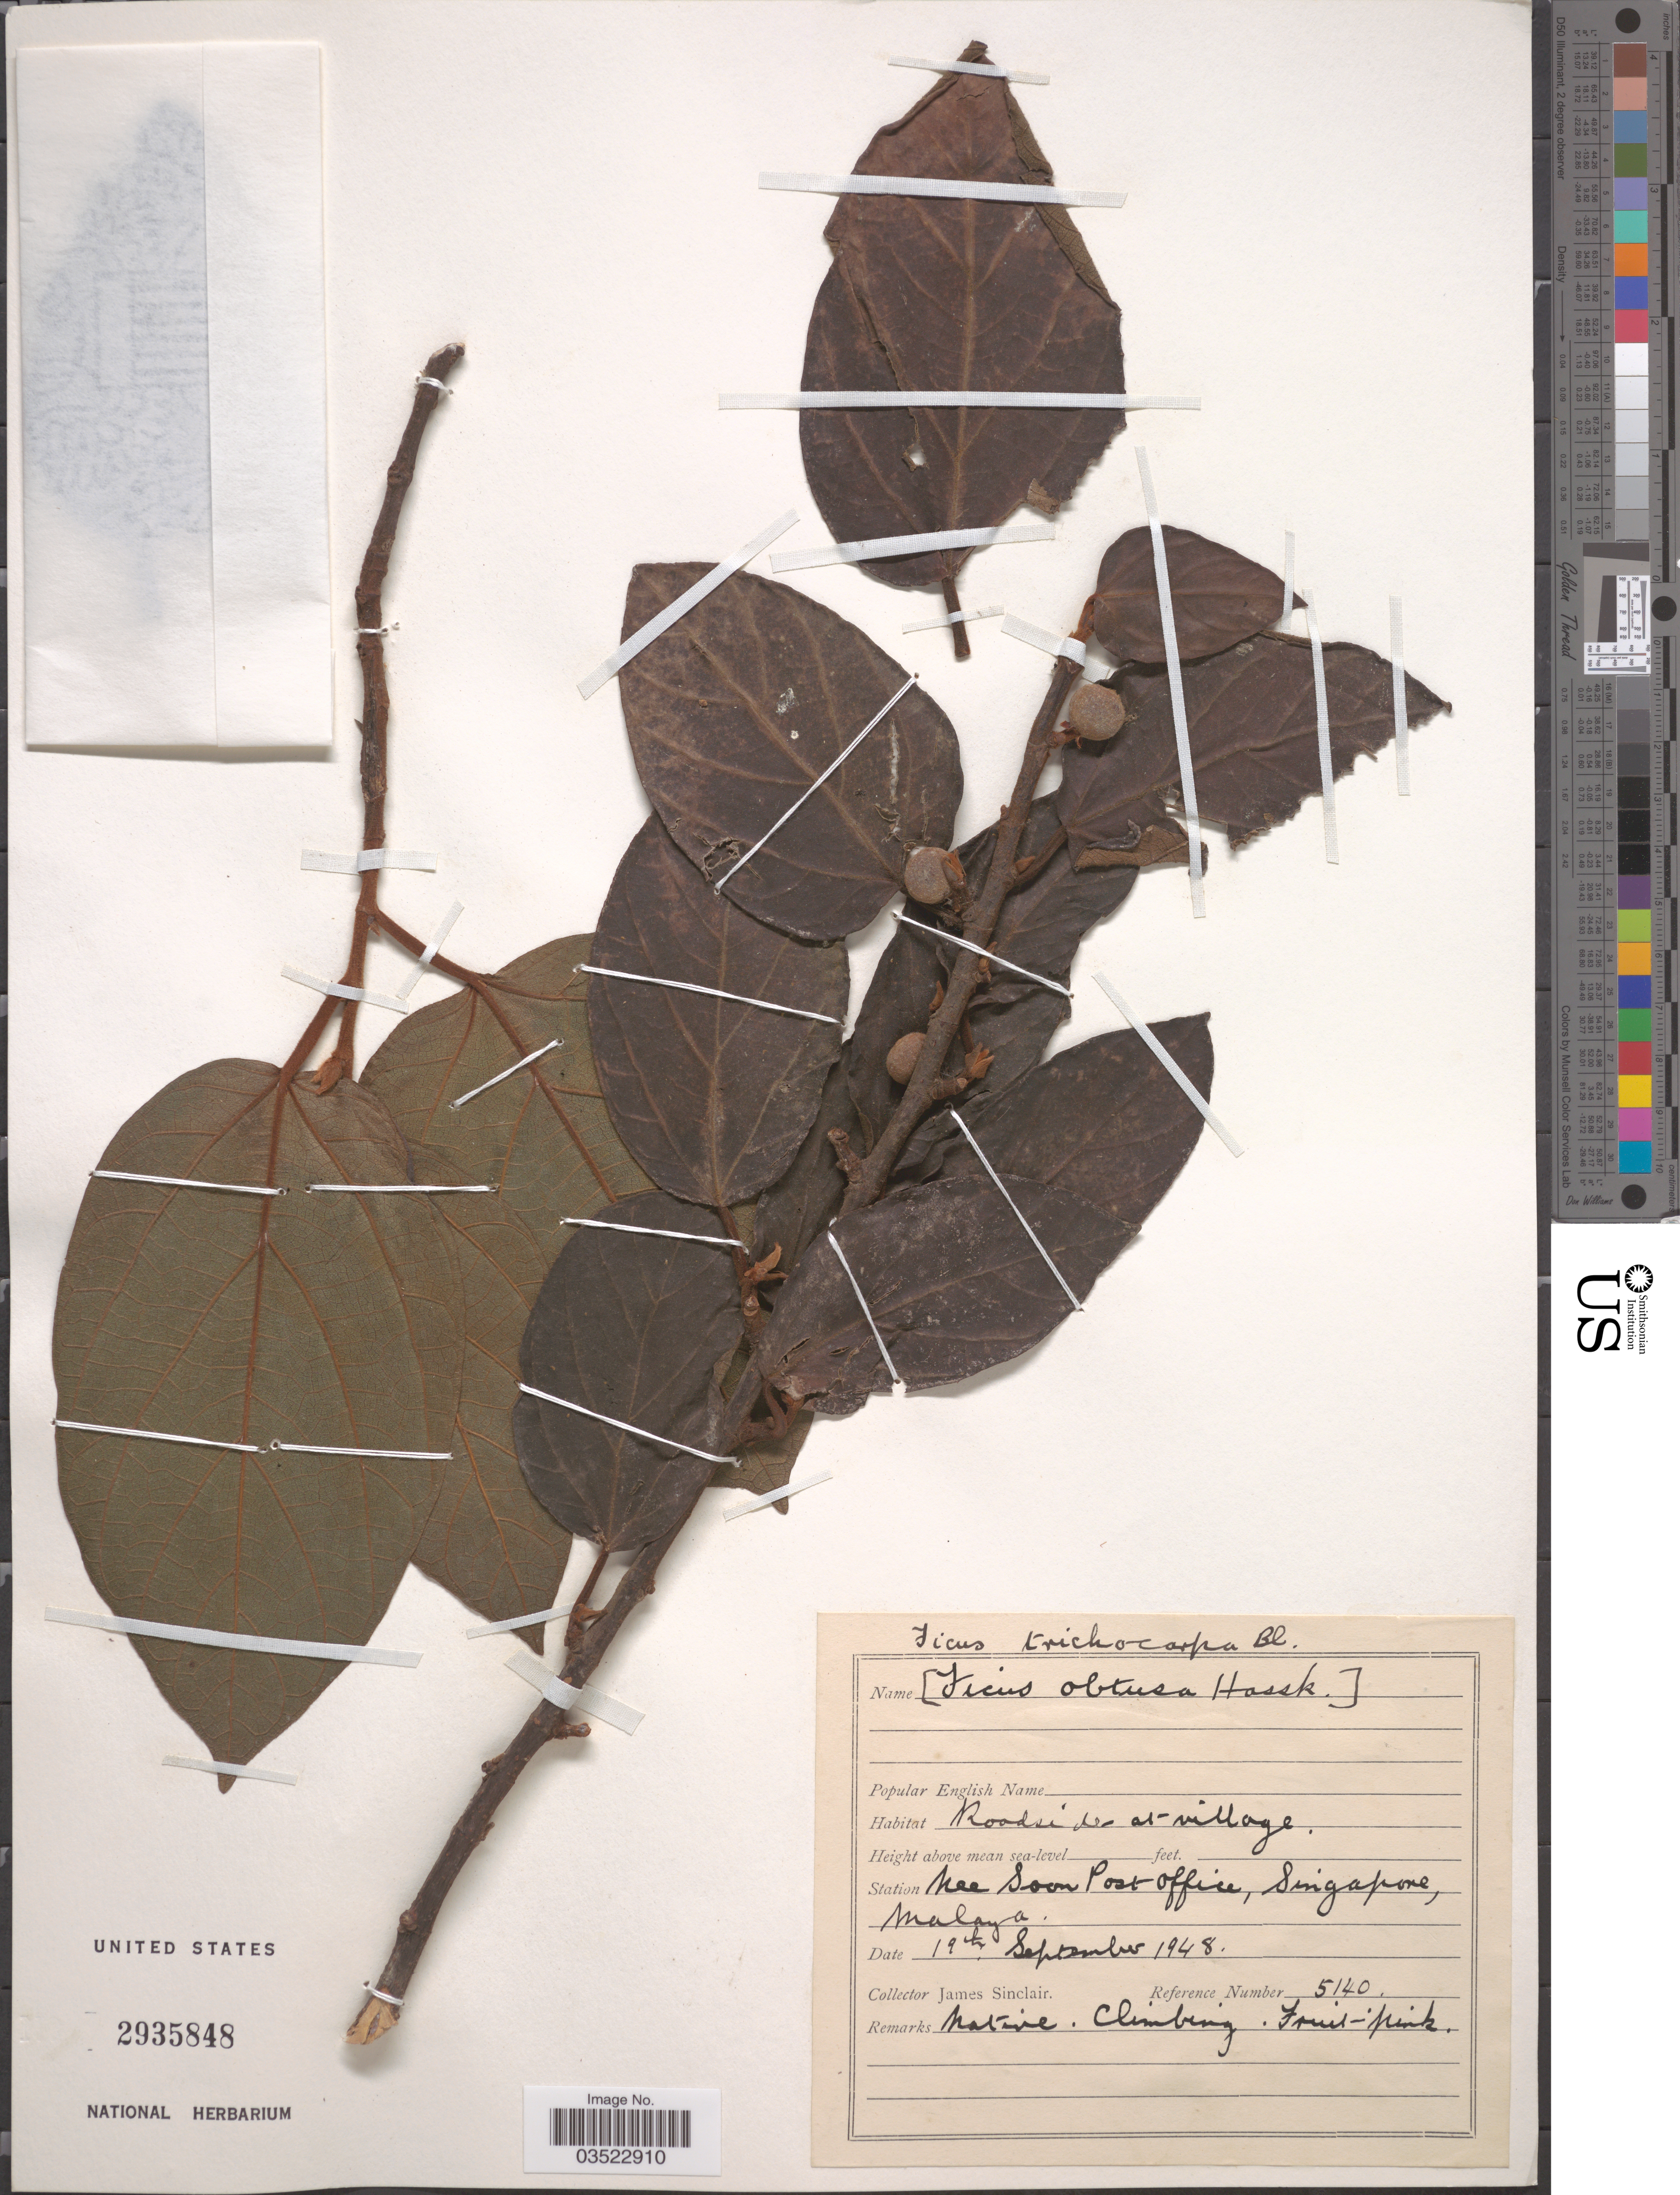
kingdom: Plantae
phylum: Tracheophyta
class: Magnoliopsida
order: Rosales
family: Moraceae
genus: Ficus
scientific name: Ficus trichocarpa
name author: Blume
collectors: J. Sinclair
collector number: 5140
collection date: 1948-09-19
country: Singapore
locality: Nee Soon Post Office, Malaya.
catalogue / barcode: US 2935848